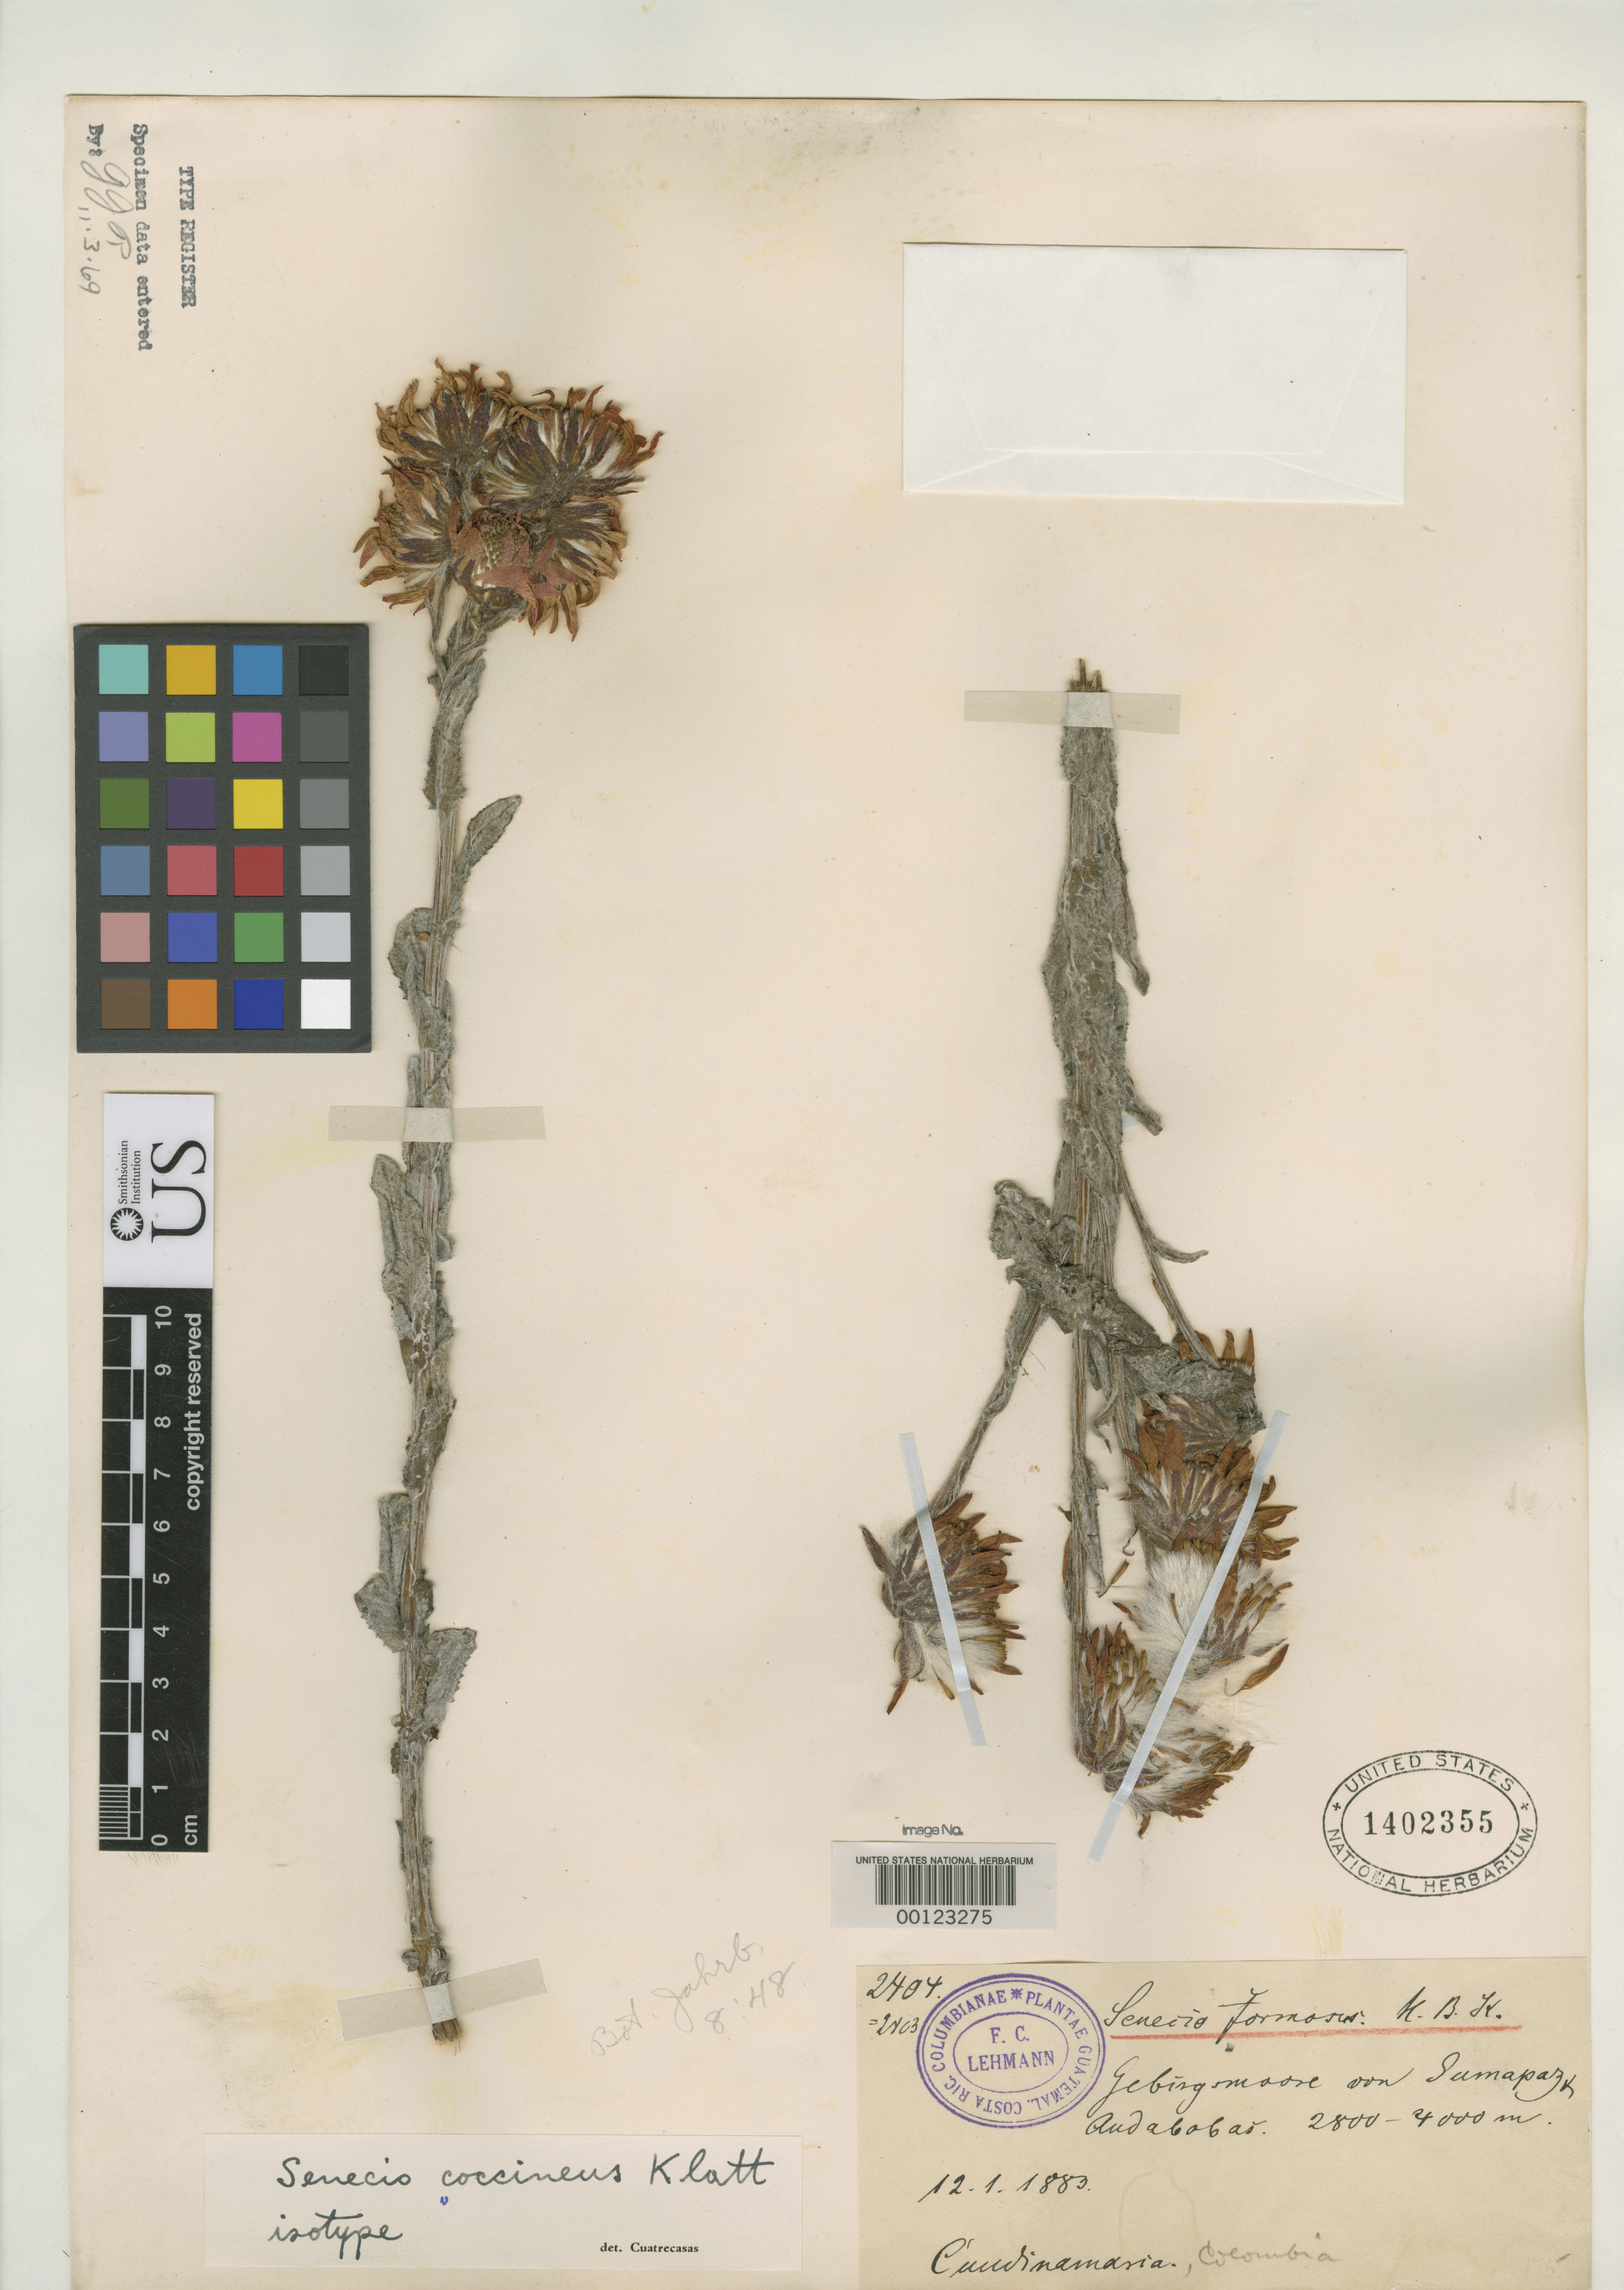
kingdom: Plantae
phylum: Tracheophyta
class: Magnoliopsida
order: Asterales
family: Asteraceae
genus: Senecio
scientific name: Senecio coccineus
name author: Klatt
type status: Isotype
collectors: F. C. Lehmann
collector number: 2404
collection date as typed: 12 Jan 1883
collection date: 1883-01-12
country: Colombia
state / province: Cundinamarca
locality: In locis Uliginosio montium Suma Paz et Andabolos.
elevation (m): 2800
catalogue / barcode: US 1402355